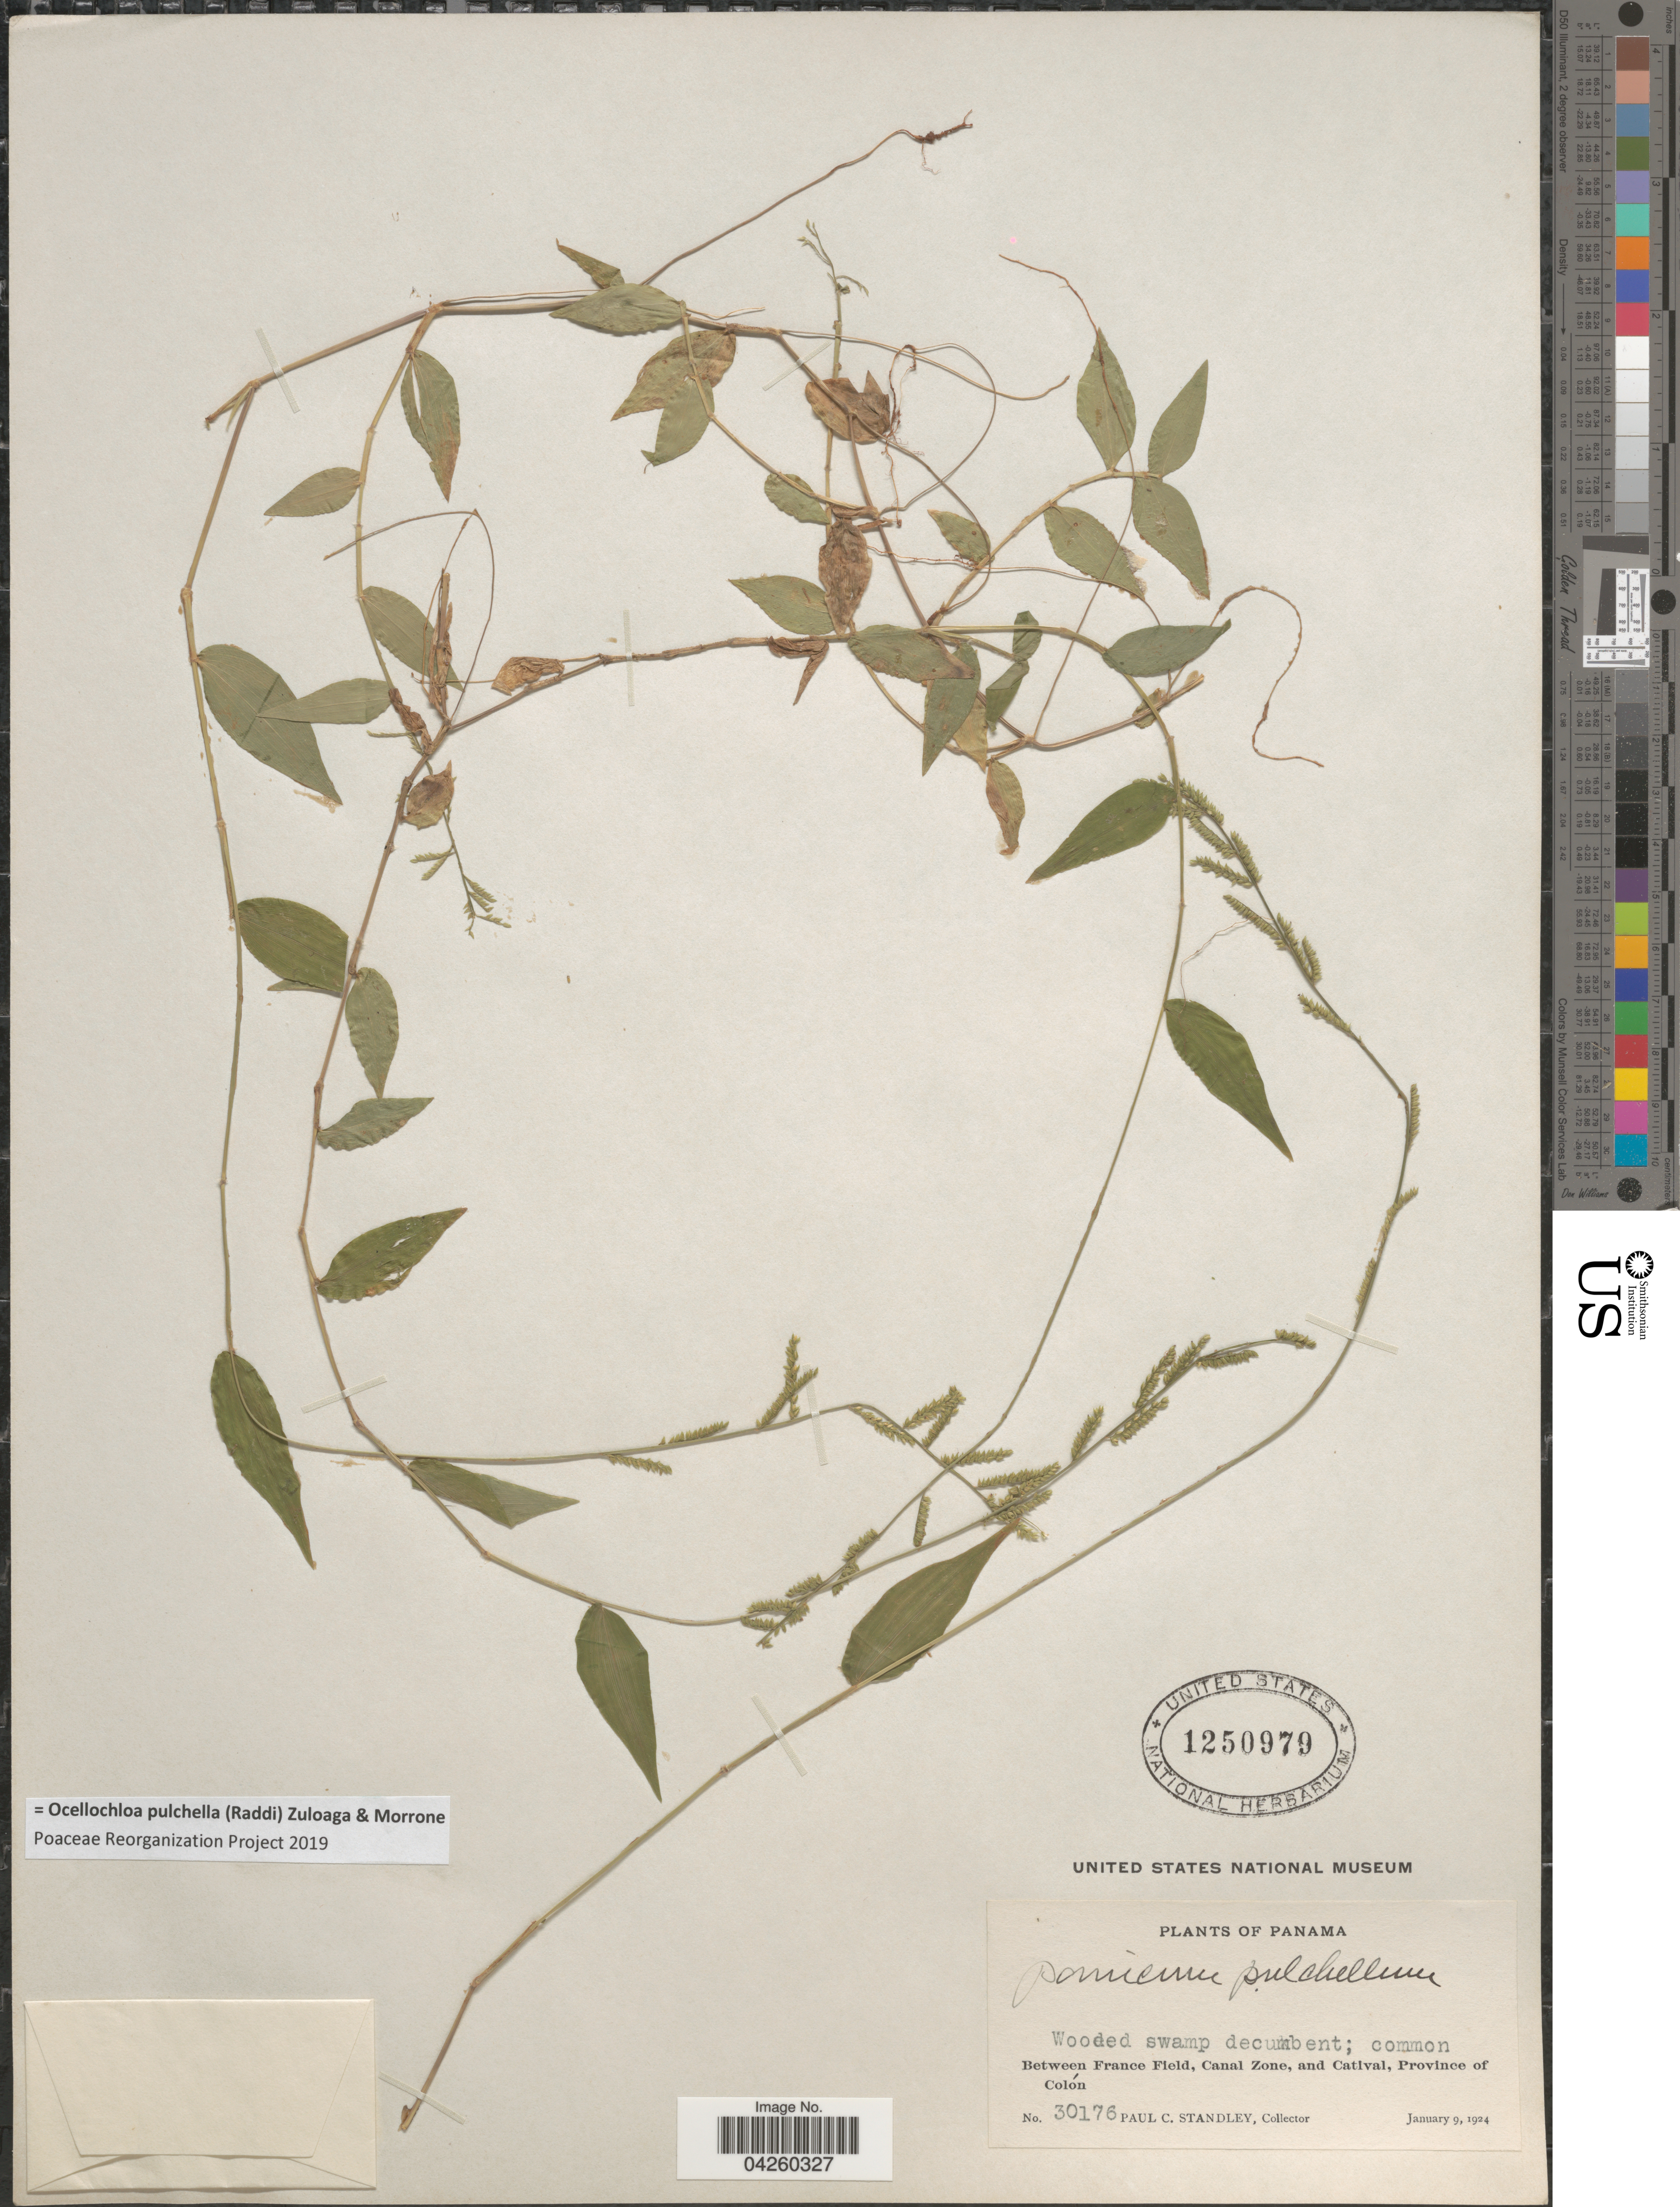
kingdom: Plantae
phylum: Tracheophyta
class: Liliopsida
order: Poales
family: Poaceae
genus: Ocellochloa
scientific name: Ocellochloa pulchella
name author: (Raddi) Zuloaga & Morrone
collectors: P. C. Standley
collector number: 30176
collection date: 1924-01-09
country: Panama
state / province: Colón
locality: Between France Field, Canal Zone, and Catival.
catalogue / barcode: US 1250979